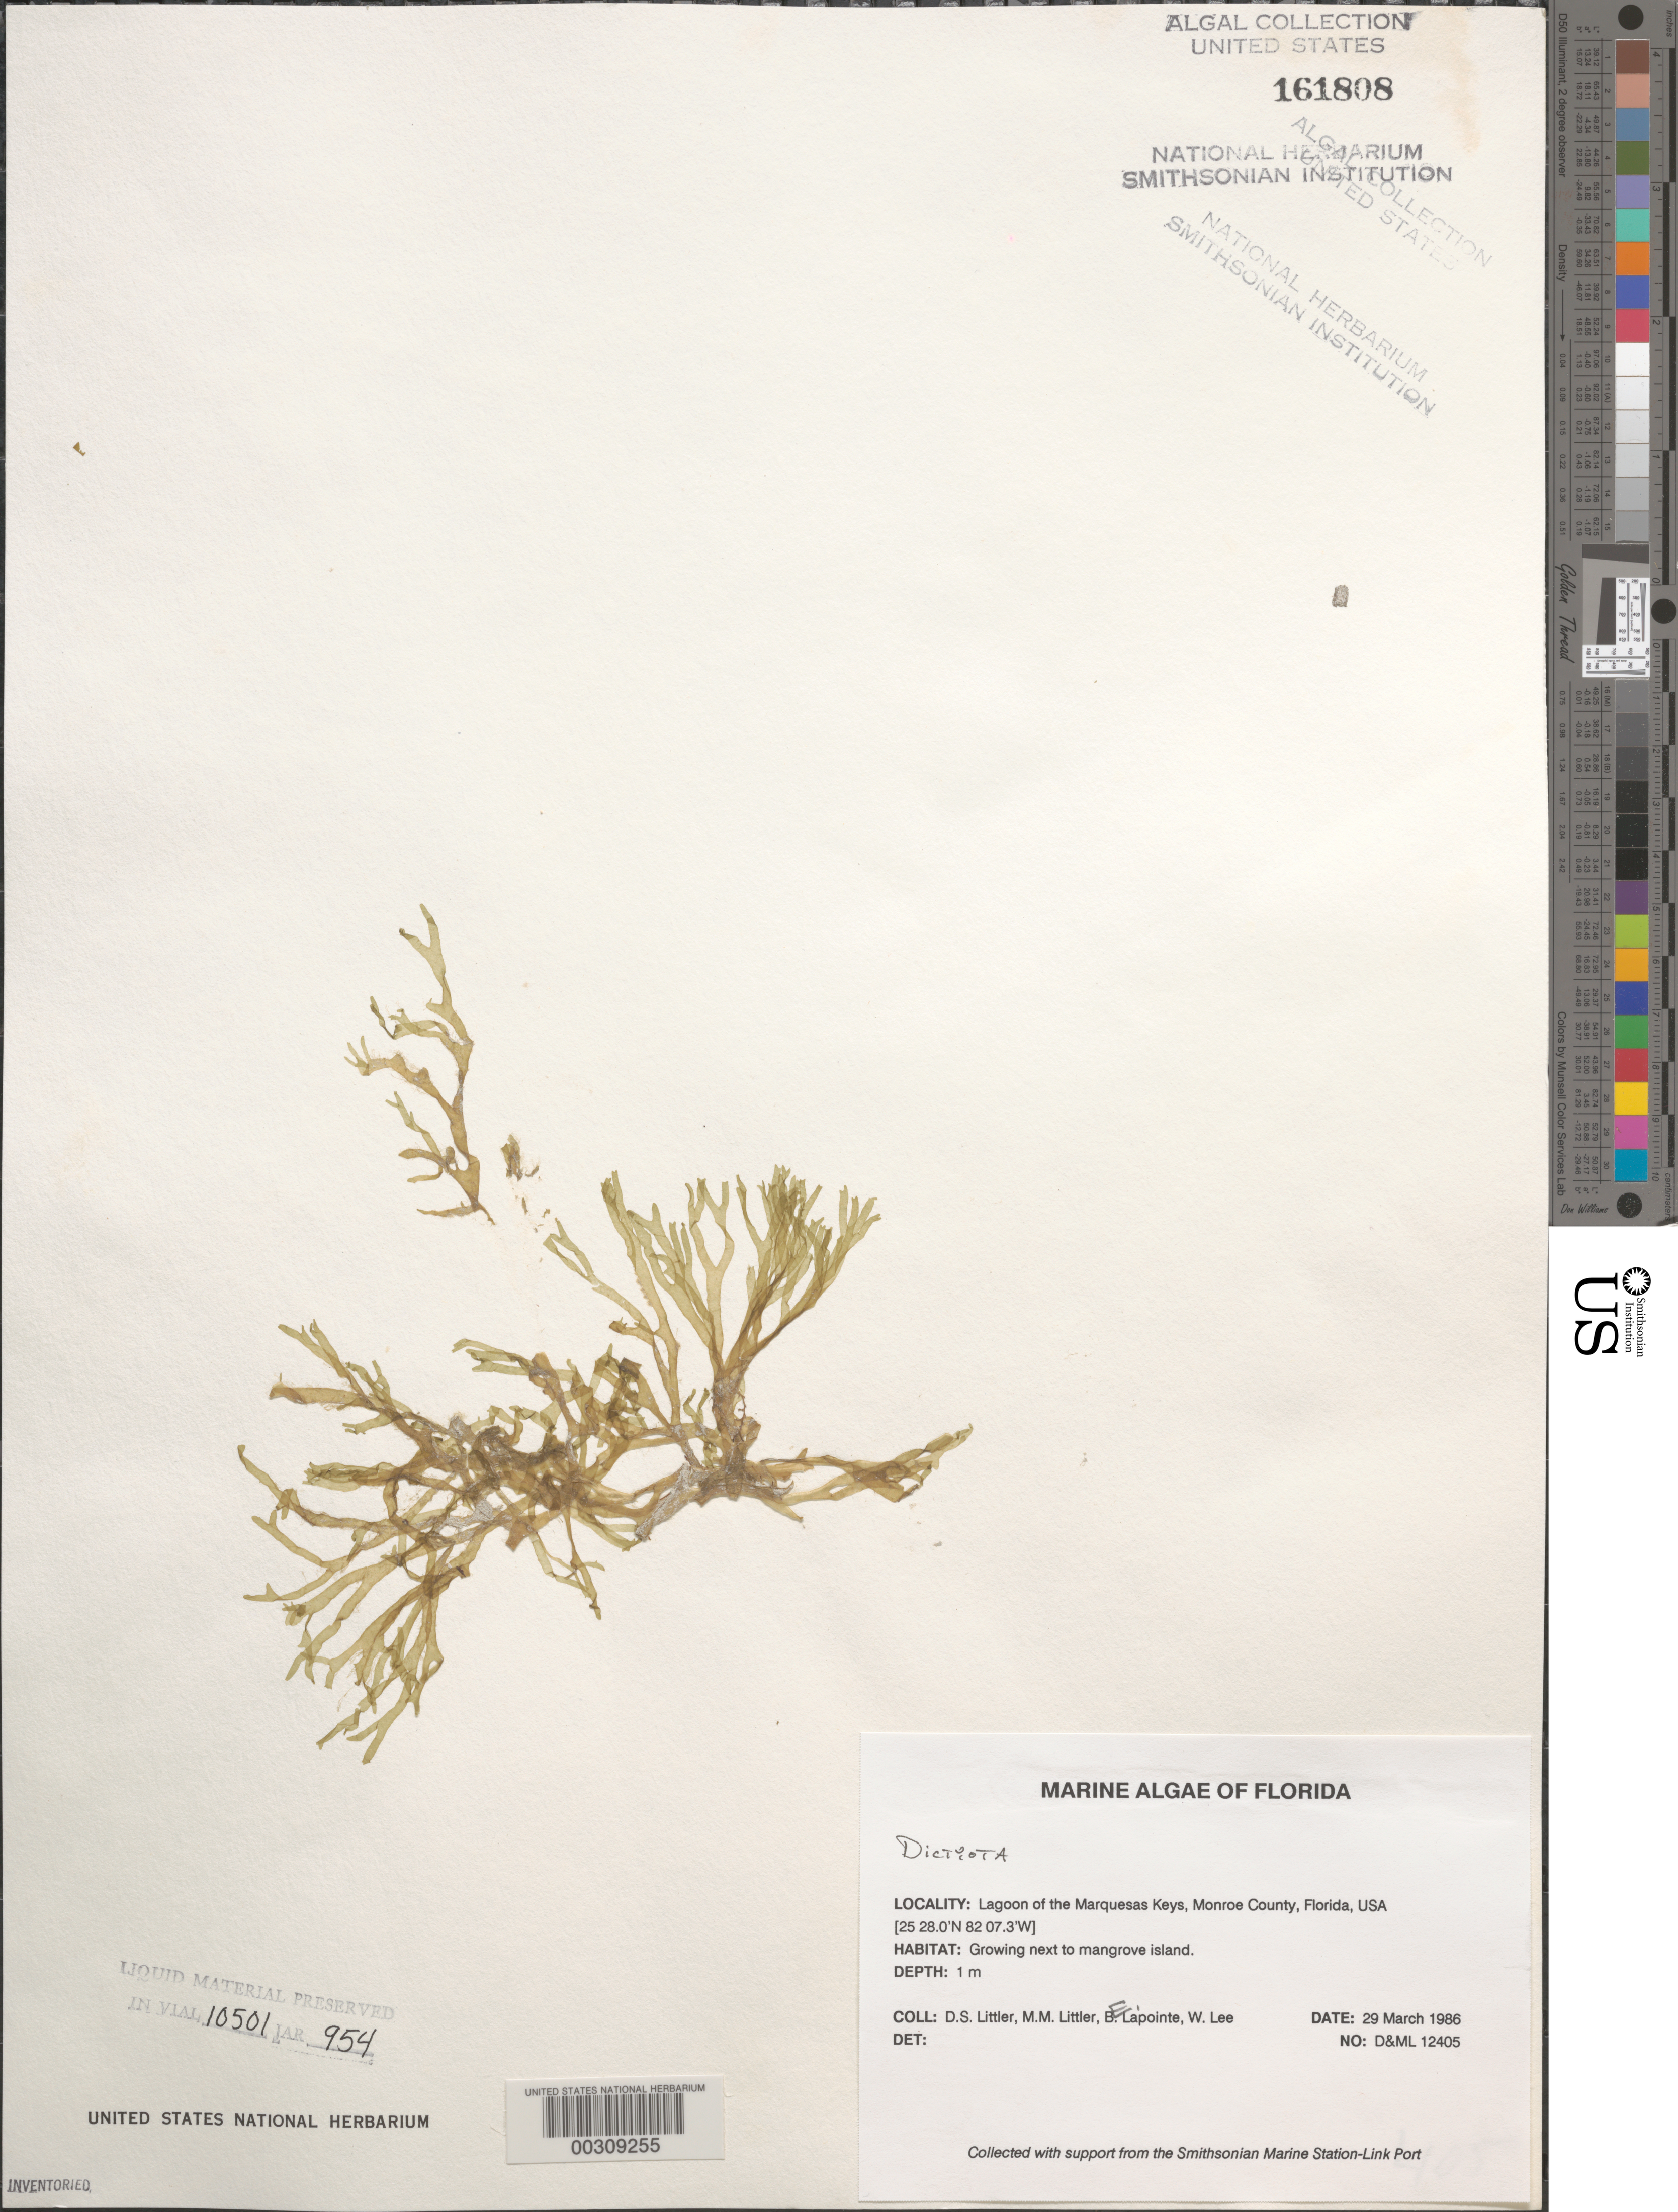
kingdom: Chromista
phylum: Ochrophyta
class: Phaeophyceae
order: Dictyotales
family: Dictyotaceae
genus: Dictyota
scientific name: Dictyota sp.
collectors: D. S. Littler, M. M. Littler, B. Lapointe & W. Lee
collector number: D&ML 12405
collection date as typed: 29 Mar 1986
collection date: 1986-03-29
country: United States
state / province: Florida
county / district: Monroe County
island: Marquesas Keys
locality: Marquesas Keys lagoon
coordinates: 25 28.0' N, 82 07.3' W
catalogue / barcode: US 161808